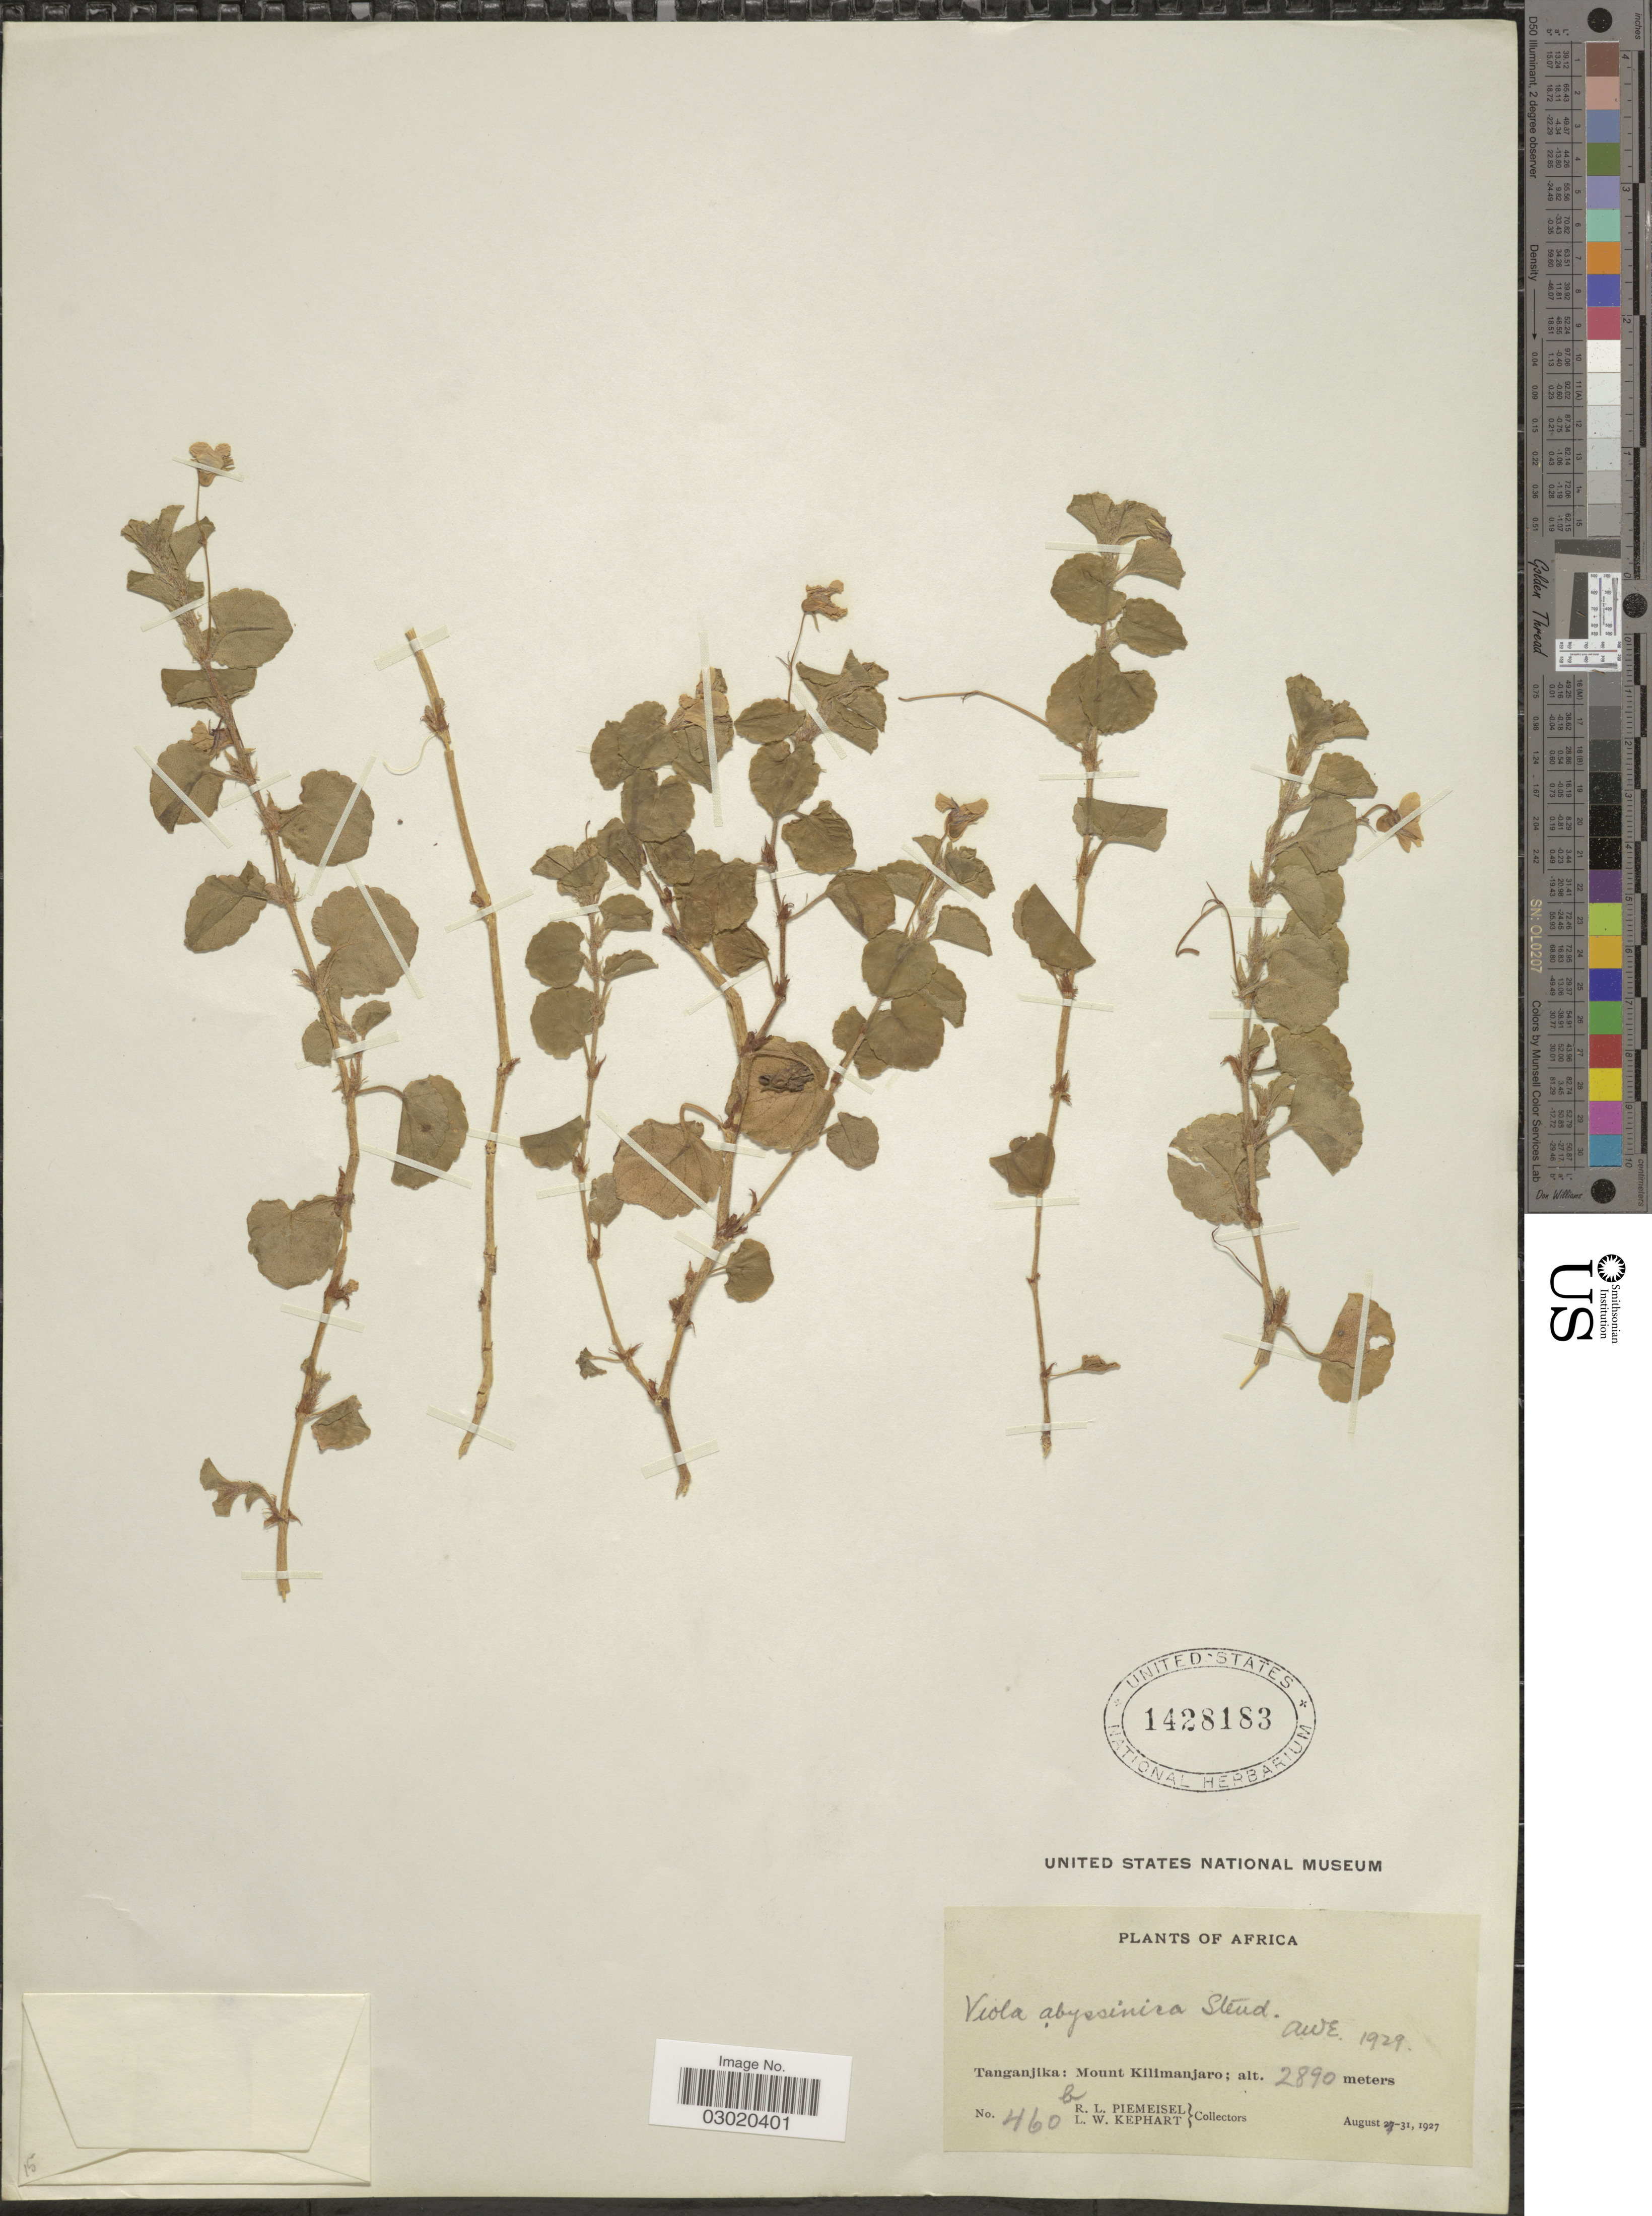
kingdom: Plantae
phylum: Tracheophyta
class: Magnoliopsida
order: Malpighiales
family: Violaceae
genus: Viola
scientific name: Viola abyssinica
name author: Steud. ex Oliv.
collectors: R. L. Piemeisel & L. W. Kephart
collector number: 460b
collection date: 1927-08-31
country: Tanzania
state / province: Kilimanjaro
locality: Tanganjika: Mount Kilimanjaro.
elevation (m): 2890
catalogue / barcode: US 1528183